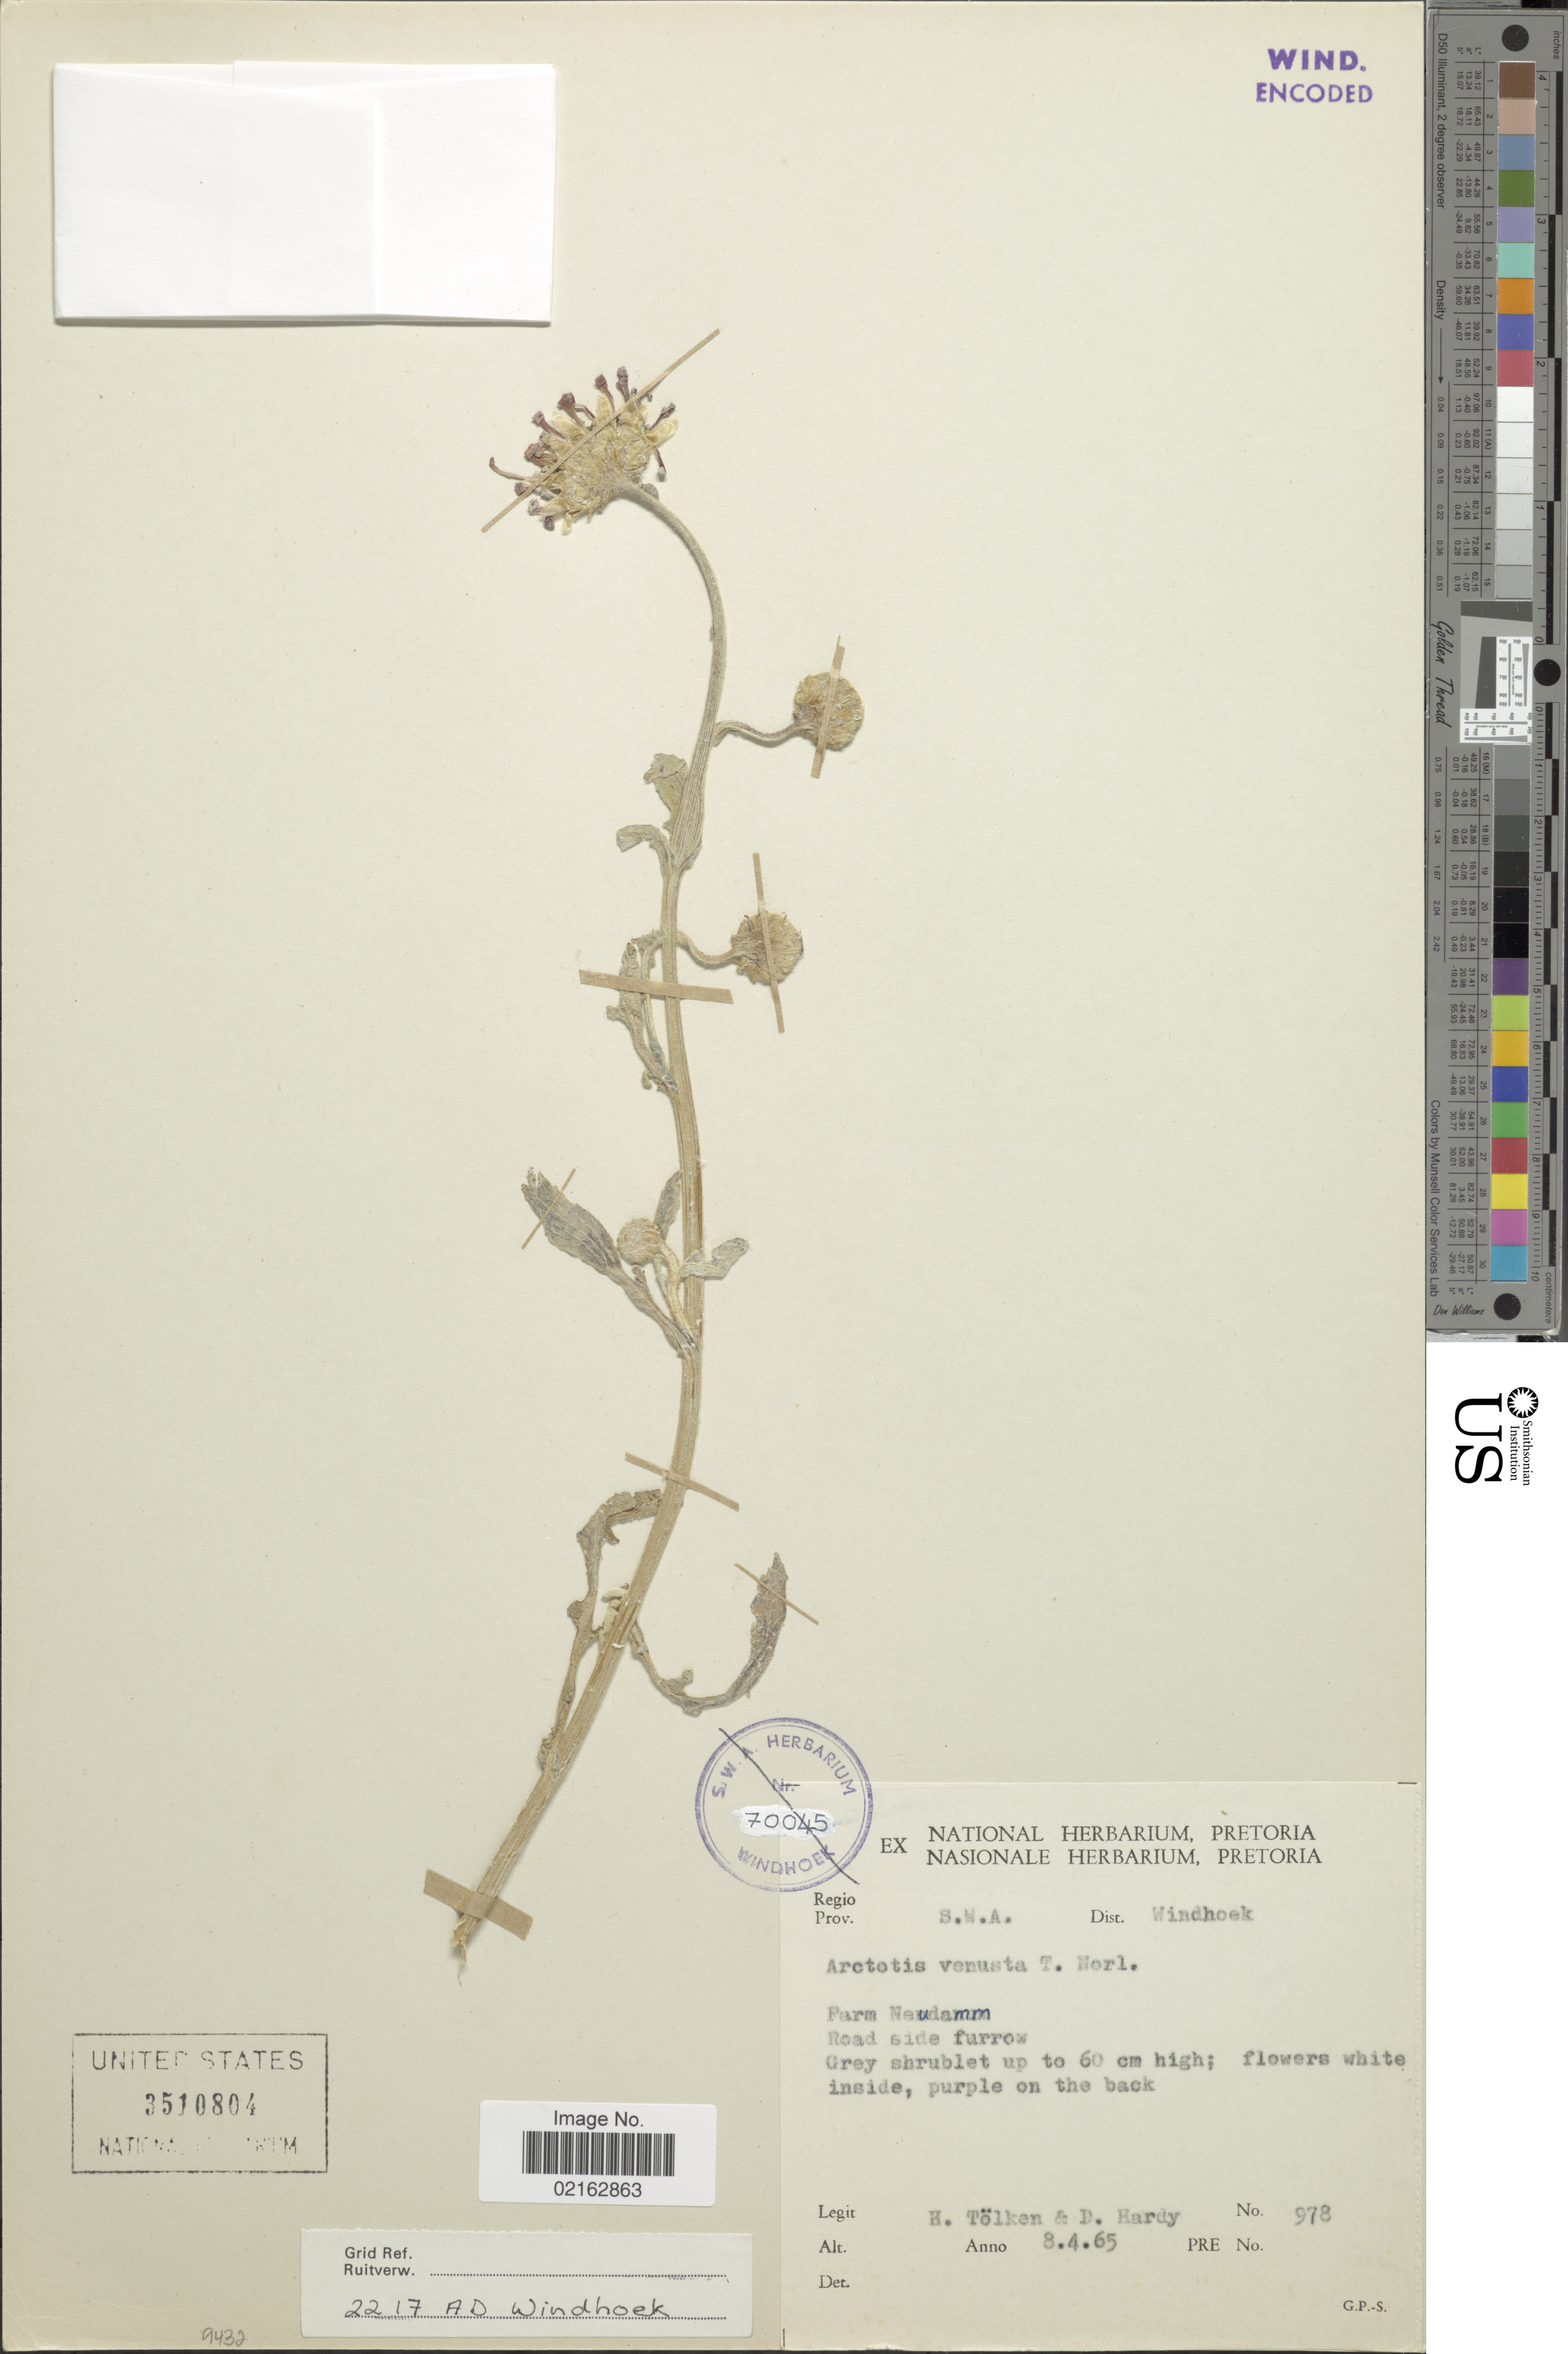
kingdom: Plantae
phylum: Tracheophyta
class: Magnoliopsida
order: Asterales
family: Asteraceae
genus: Arctotis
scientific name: Arctotis venusta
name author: Norl.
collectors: H. R. Tölken & D. Hardy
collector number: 978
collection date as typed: Transcribed d/m/y: 8/4/65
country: South Africa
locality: Prov. S.W.A. Dist. Windhoek. Farm Neudamm. Road side furrow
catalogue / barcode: US 3510804